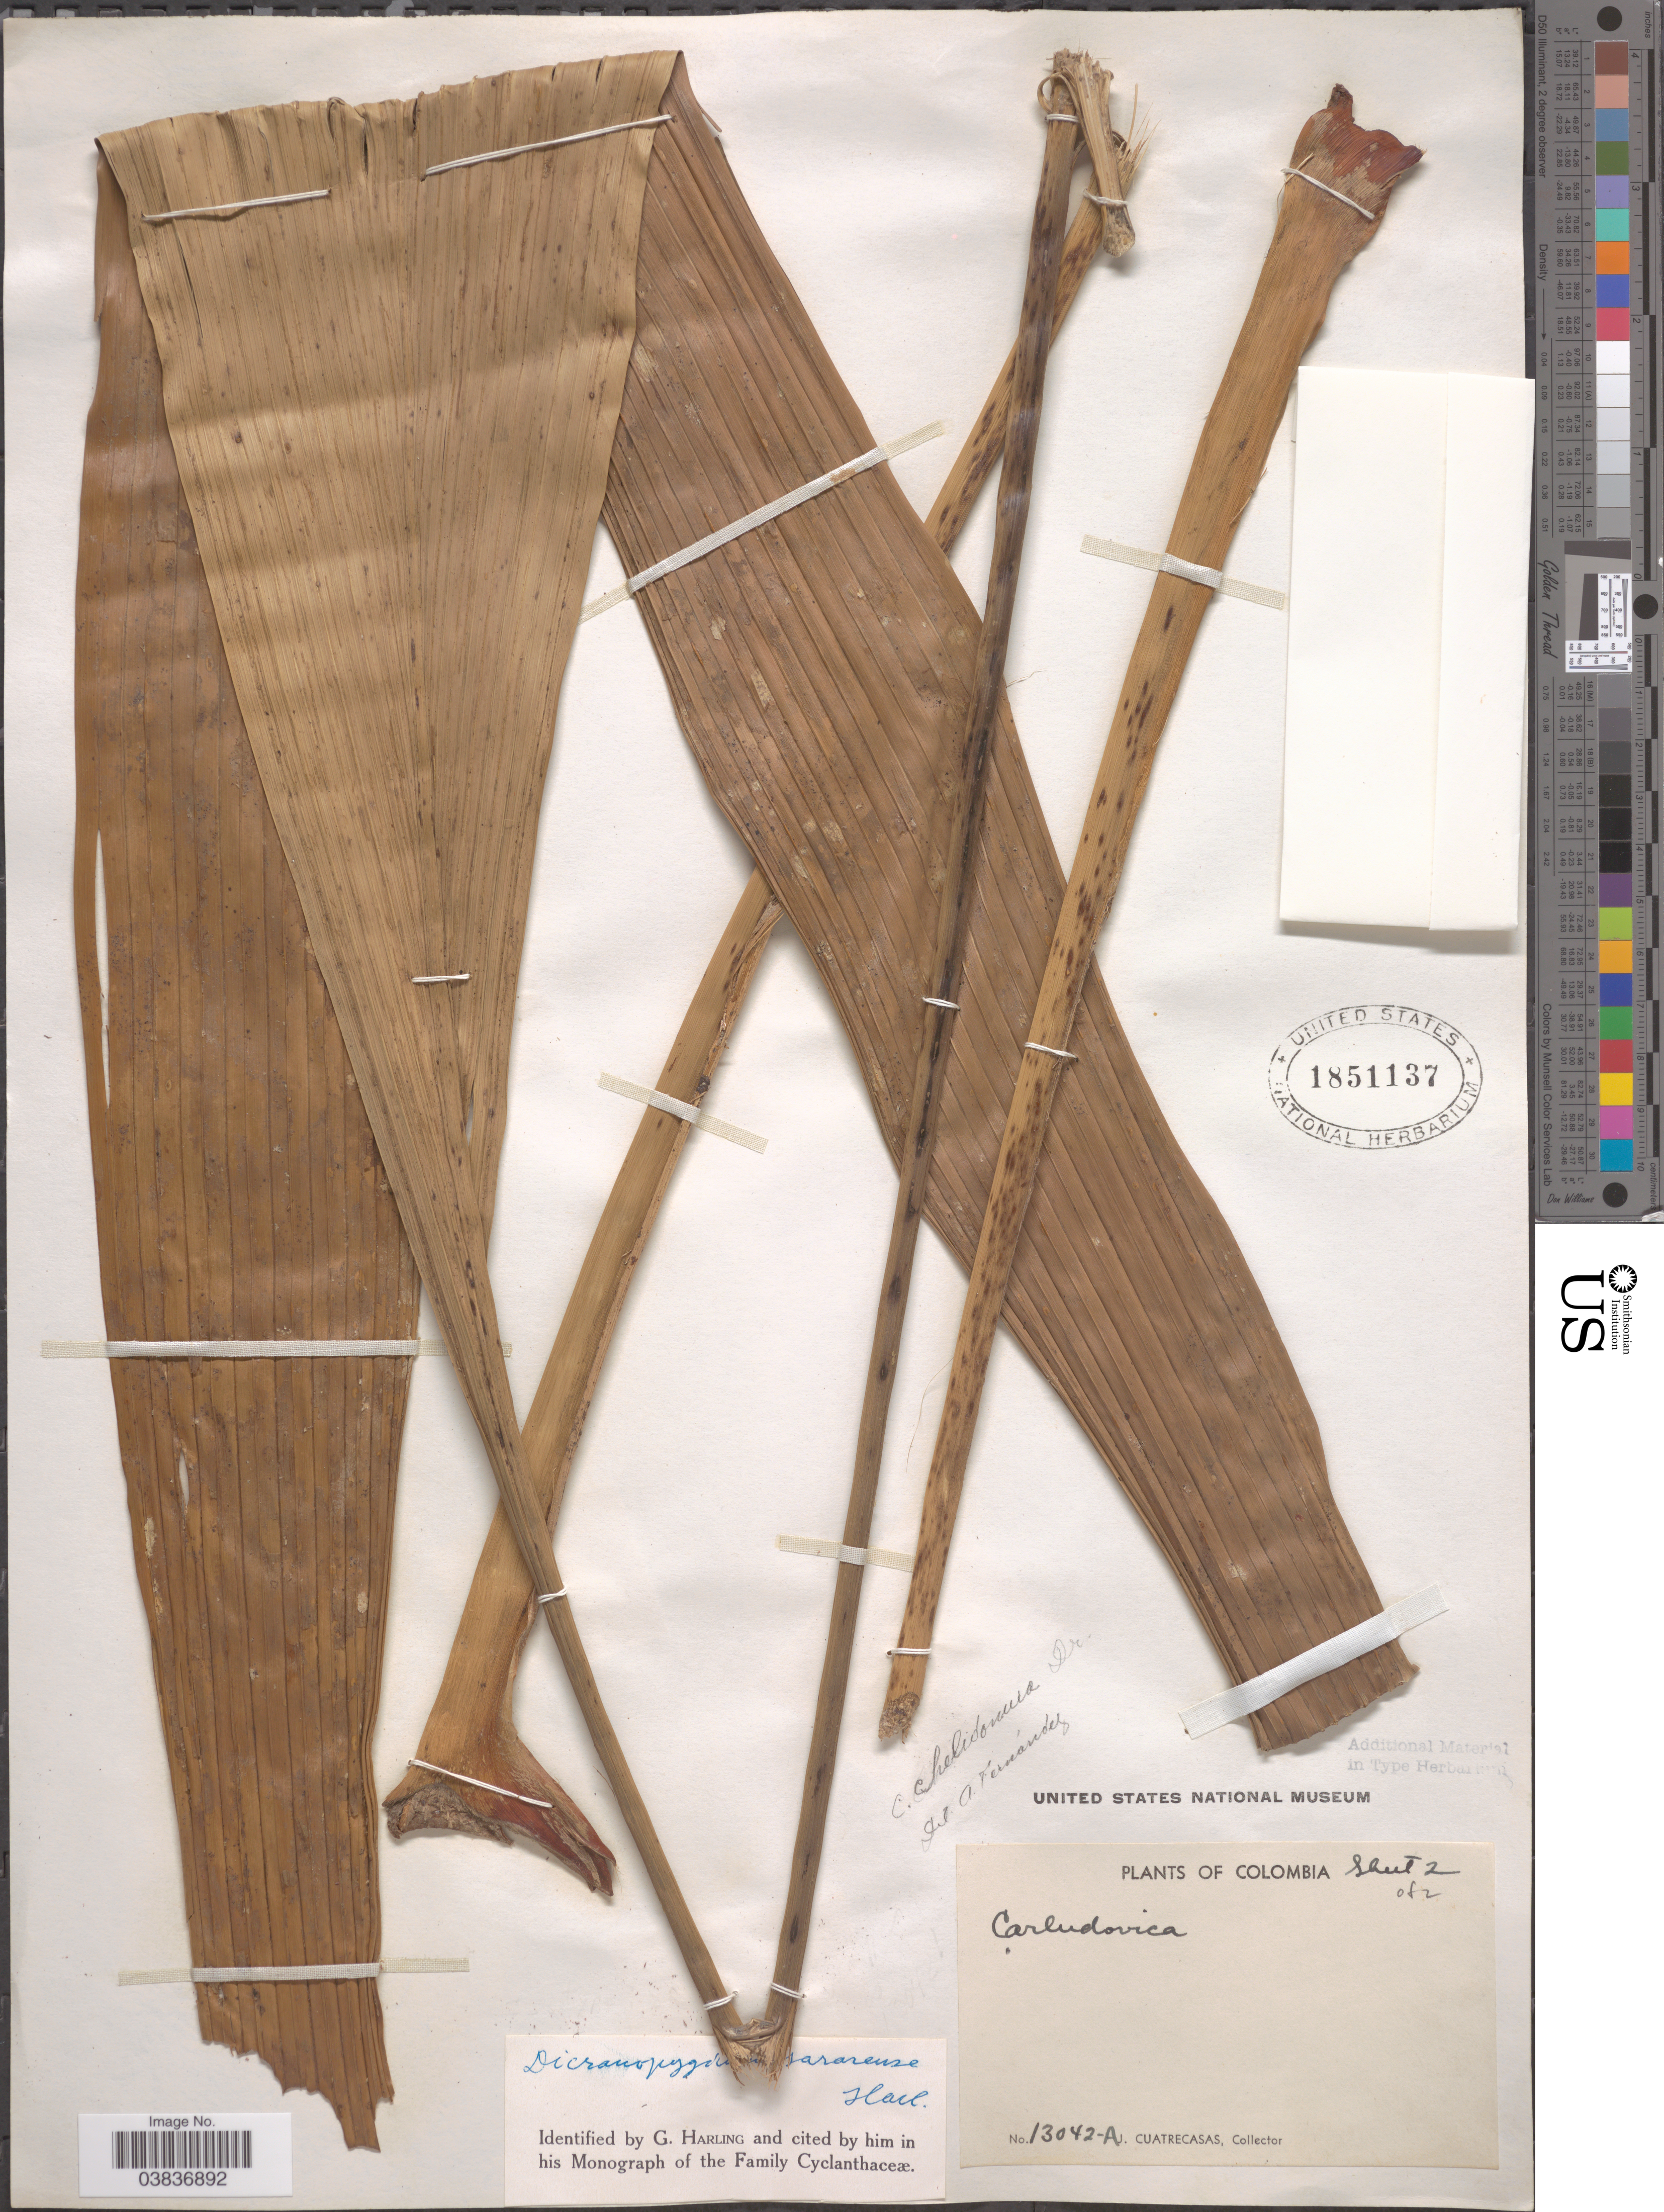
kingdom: Plantae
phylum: Tracheophyta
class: Liliopsida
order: Pandanales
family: Cyclanthaceae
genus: Dicranopygium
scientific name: Dicranopygium sararense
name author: Harling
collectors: J. Cuatrecasas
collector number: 13042-A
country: Colombia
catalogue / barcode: US 1851137